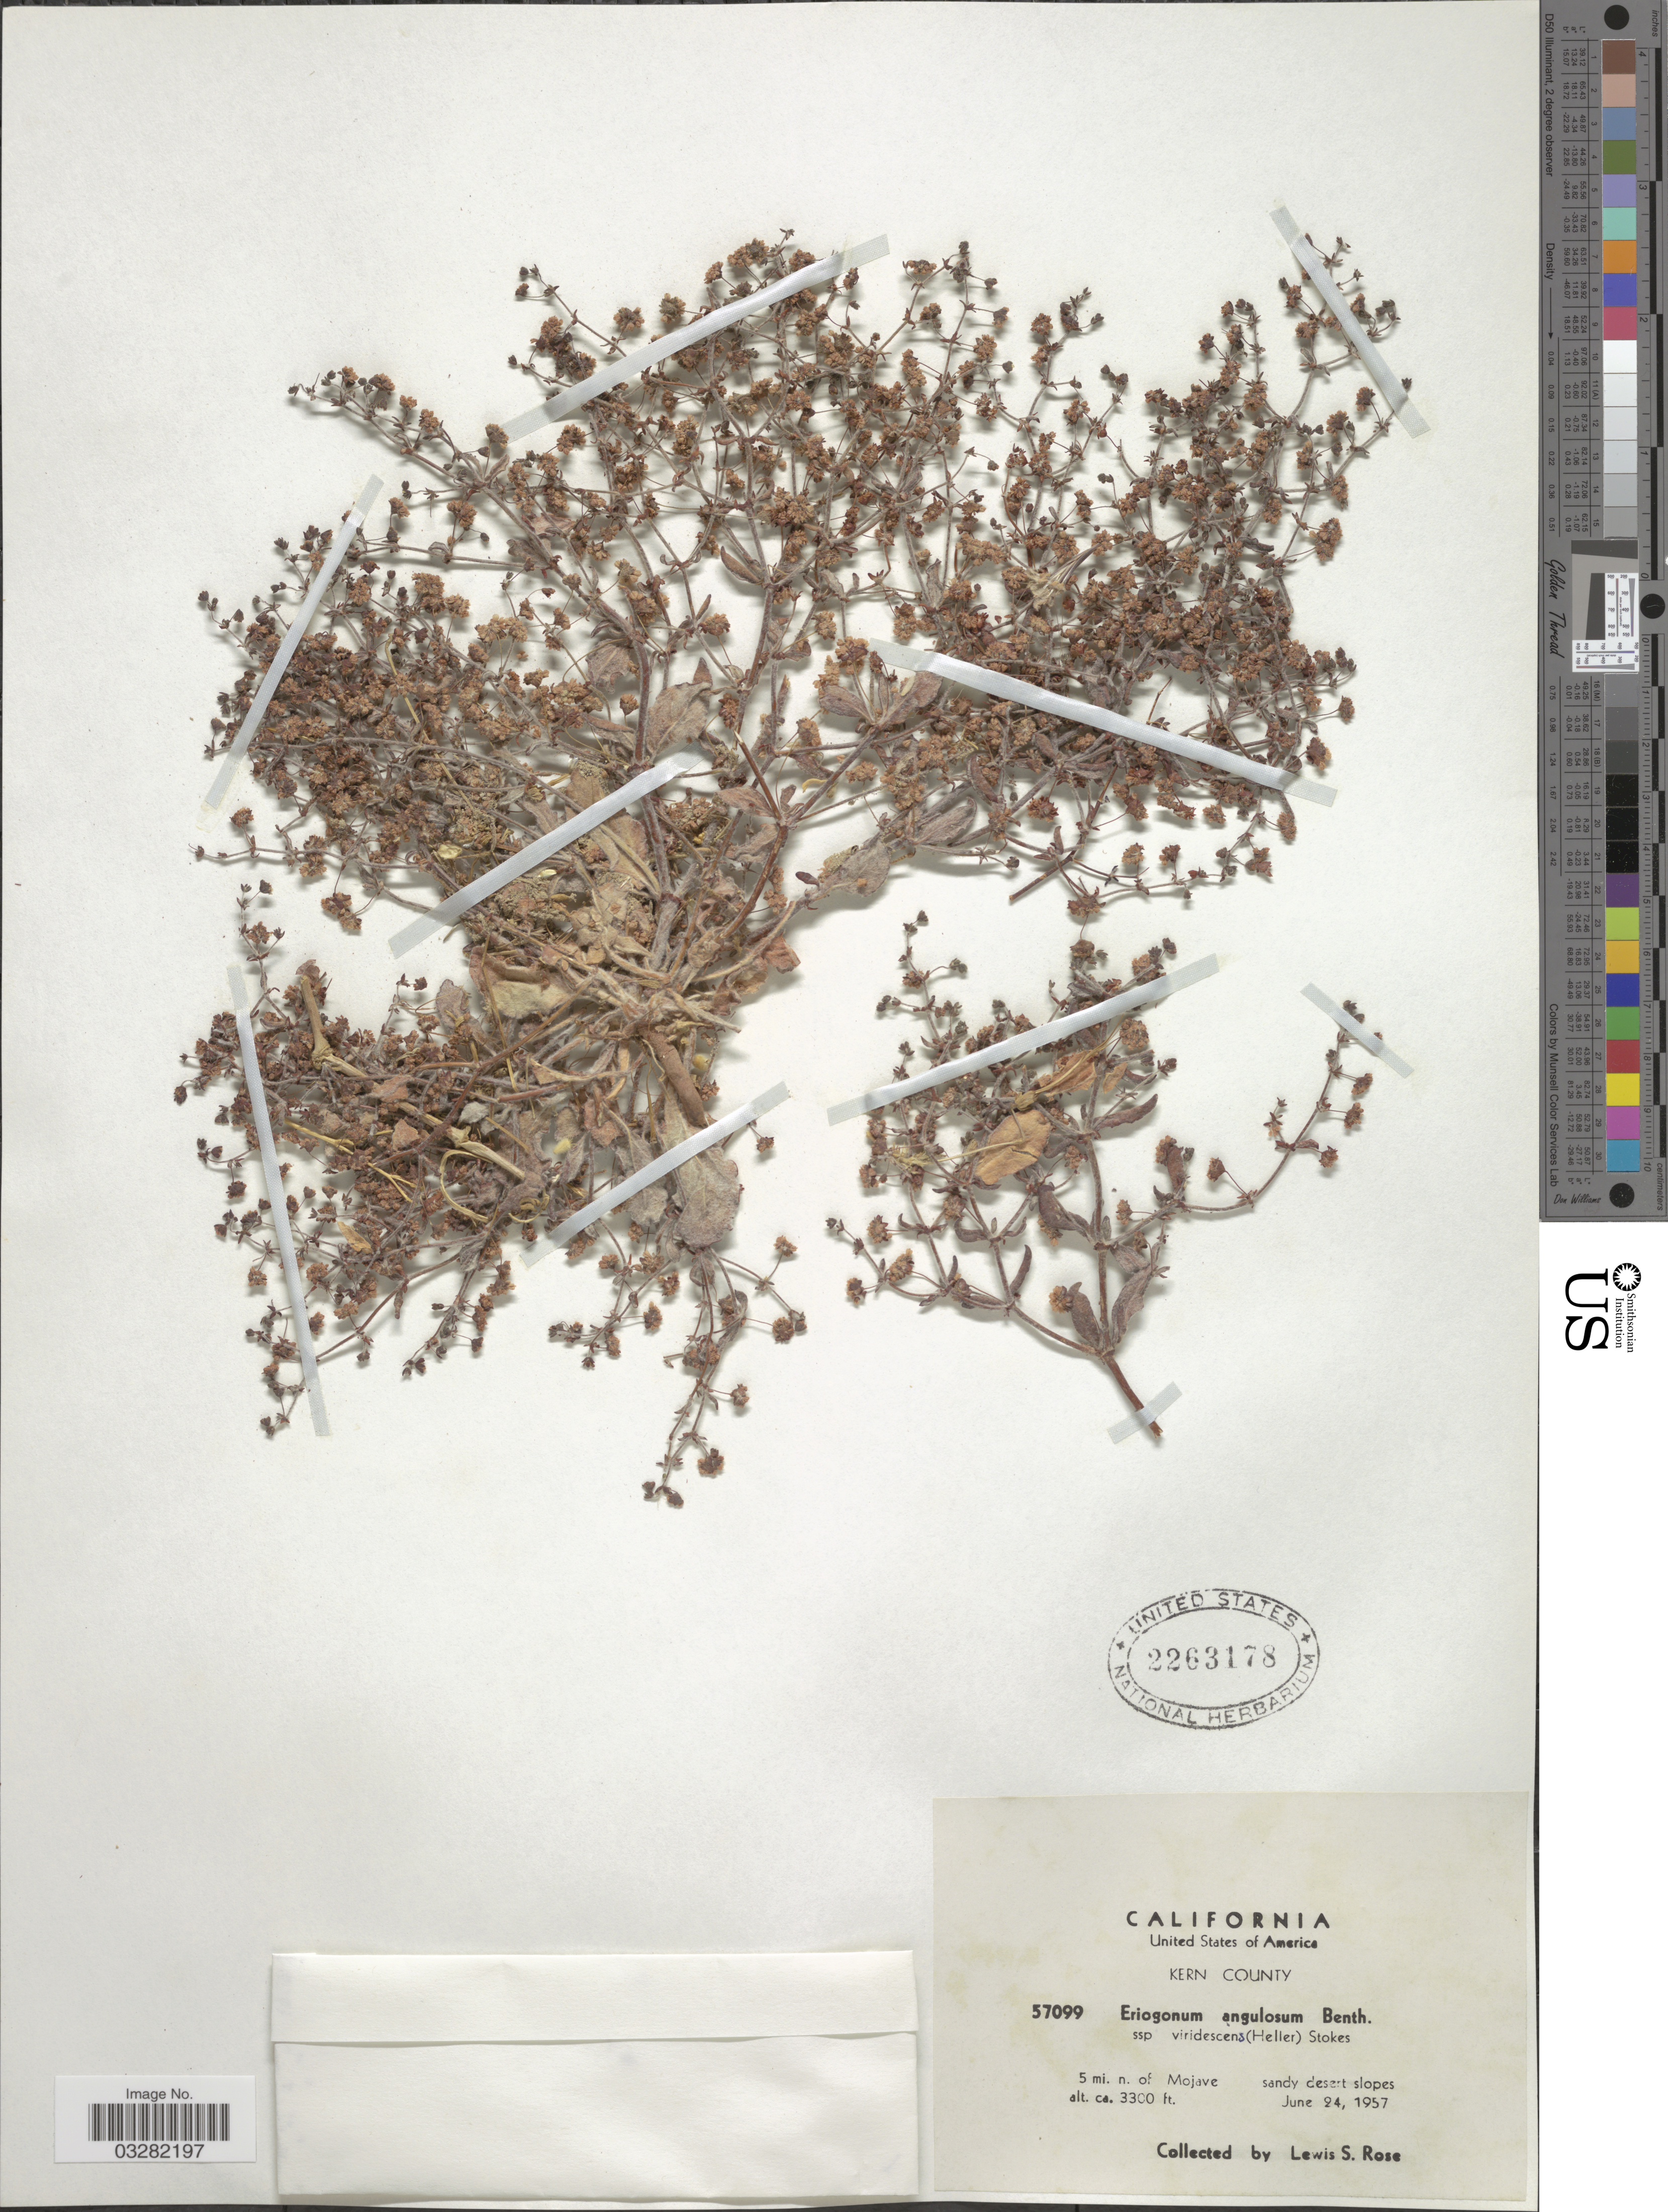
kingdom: Plantae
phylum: Tracheophyta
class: Magnoliopsida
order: Caryophyllales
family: Polygonaceae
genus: Eriogonum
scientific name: Eriogonum viridescens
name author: A. Heller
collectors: L. S. Rose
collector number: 57099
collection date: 1957-06-24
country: United States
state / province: California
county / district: Kern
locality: Kern County. 5 mi. n. of Mojave.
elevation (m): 1006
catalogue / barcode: US 2263178